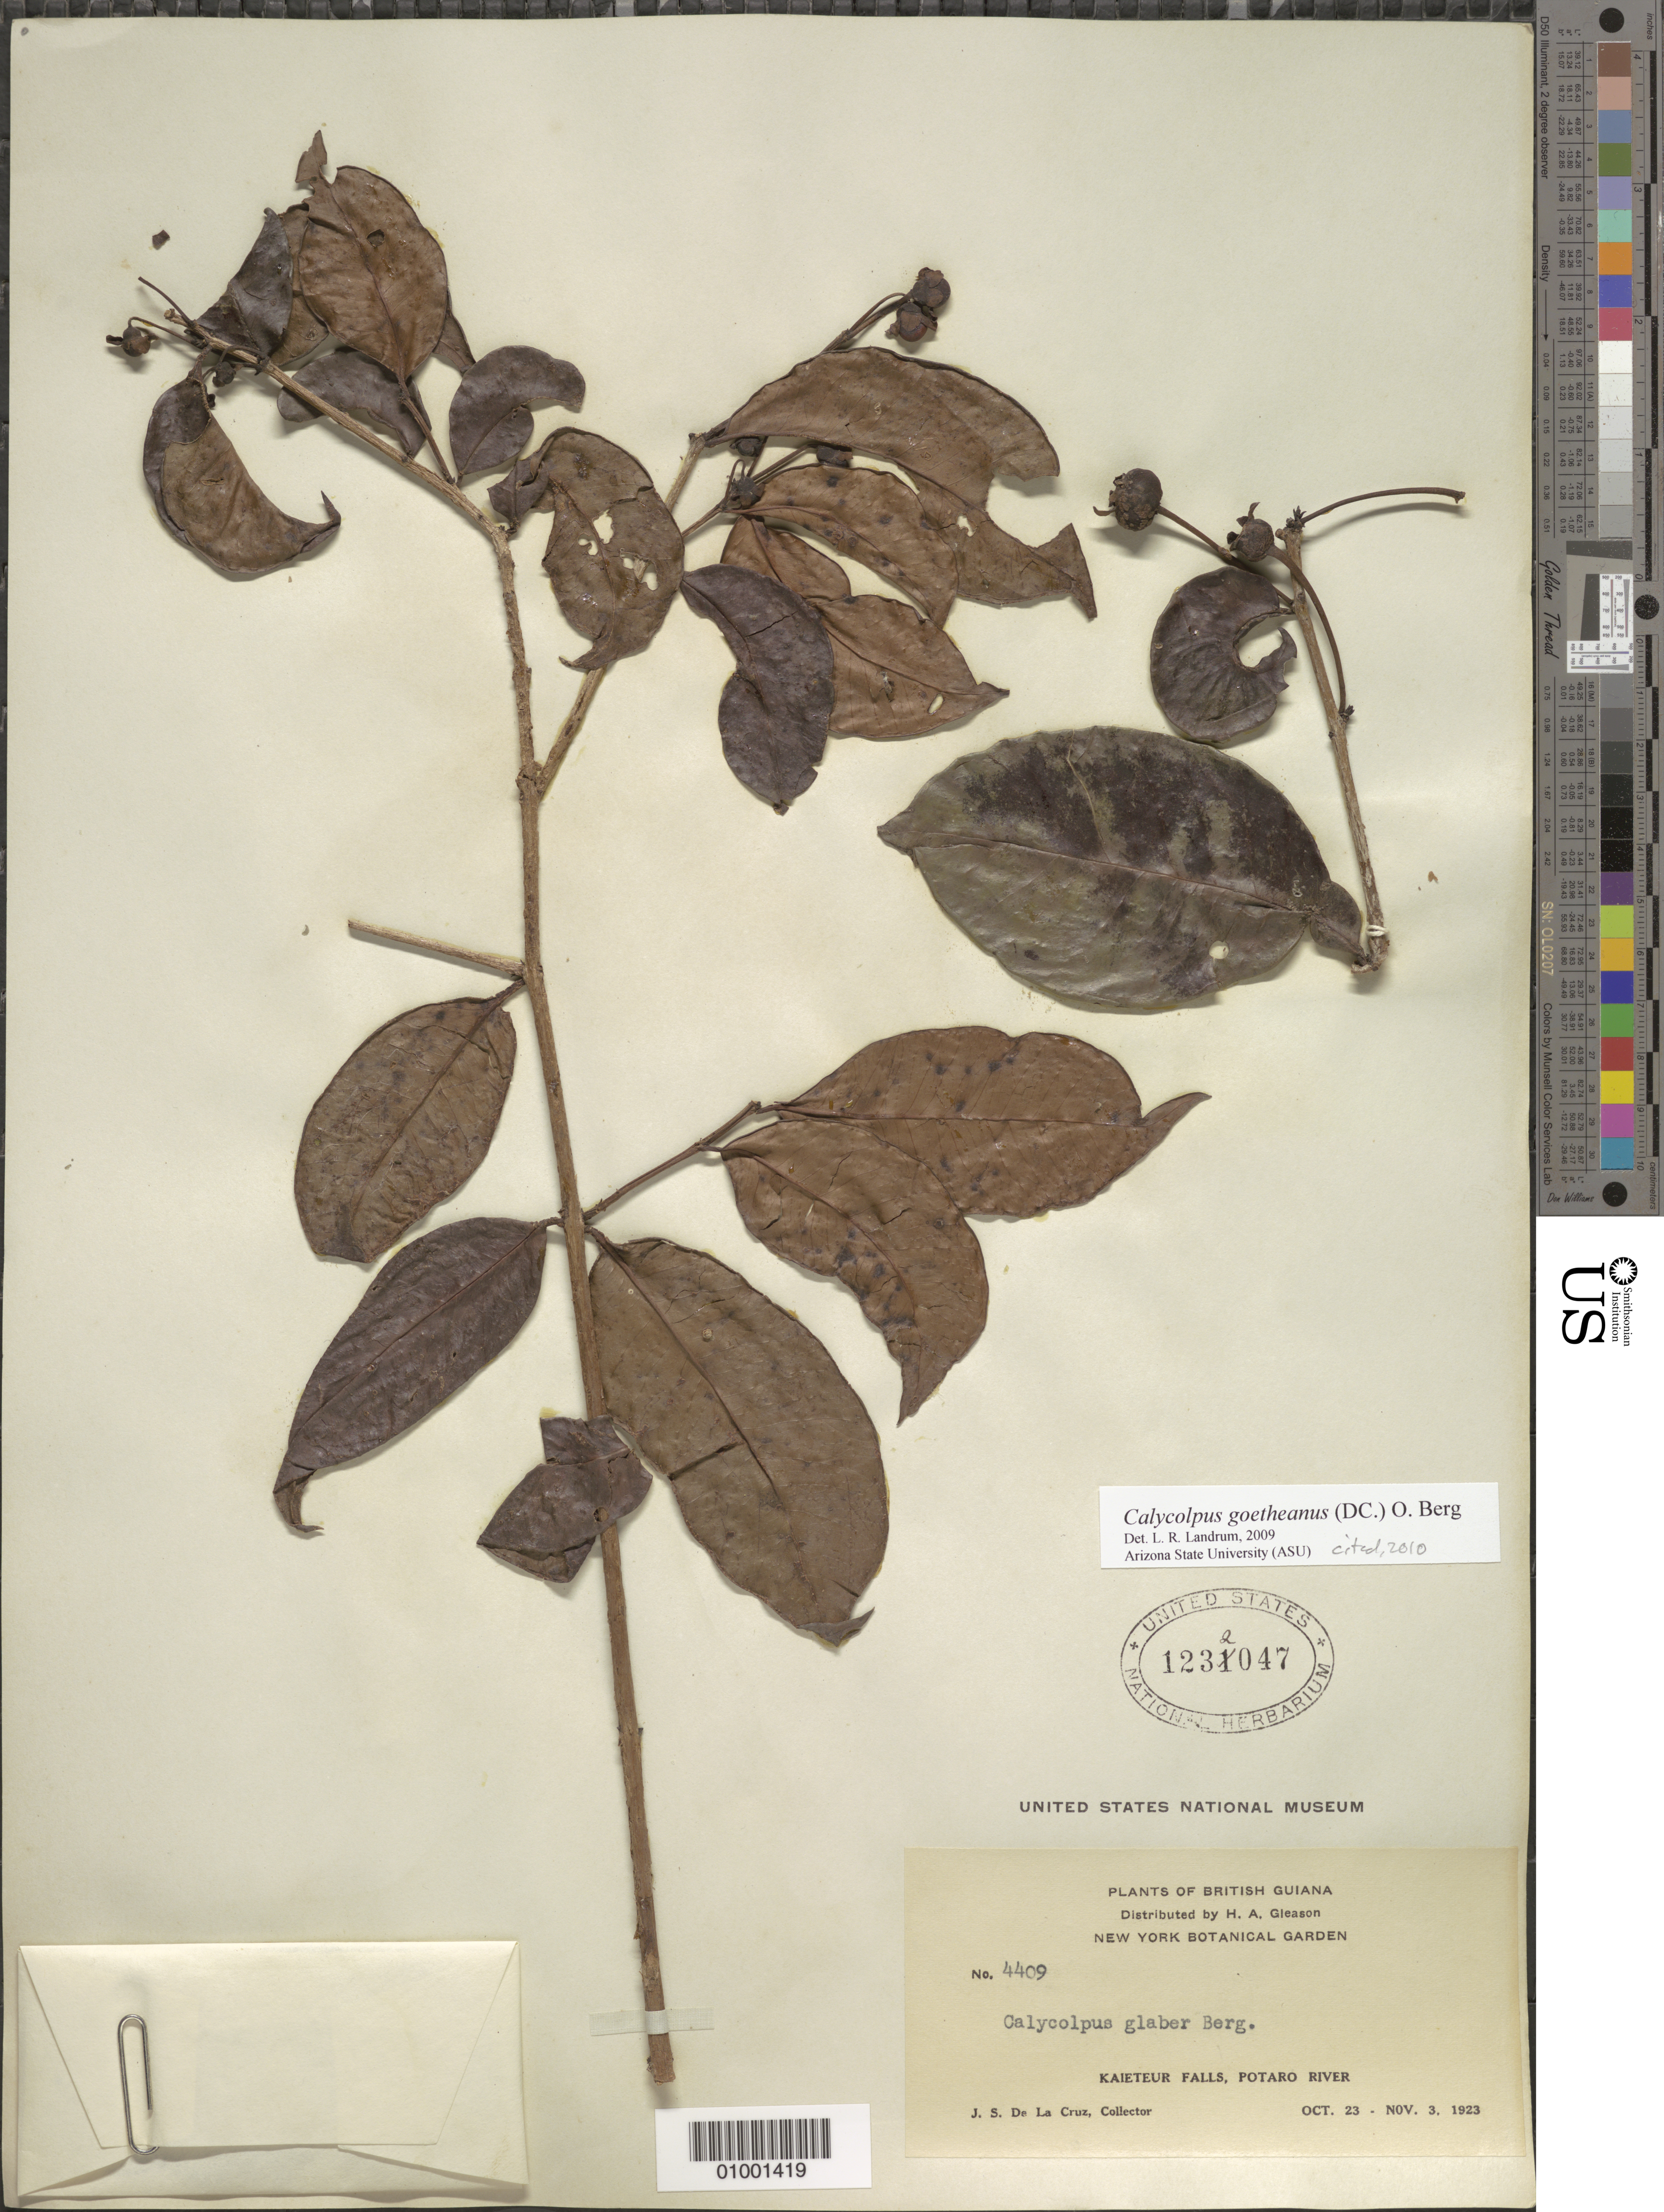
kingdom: Plantae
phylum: Tracheophyta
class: Magnoliopsida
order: Myrtales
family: Myrtaceae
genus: Calycolpus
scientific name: Calycolpus goetheanus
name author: (DC.) O. Berg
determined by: Landrum, L. R.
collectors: J. S. de la Cruz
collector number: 4409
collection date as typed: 23-Oct-23 to 3-Nov-23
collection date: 1923-10-23/1923-11-03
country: Guyana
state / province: Potaro-Siparuni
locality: Kaieteur Falls, Potaro R.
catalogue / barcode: US 1232047